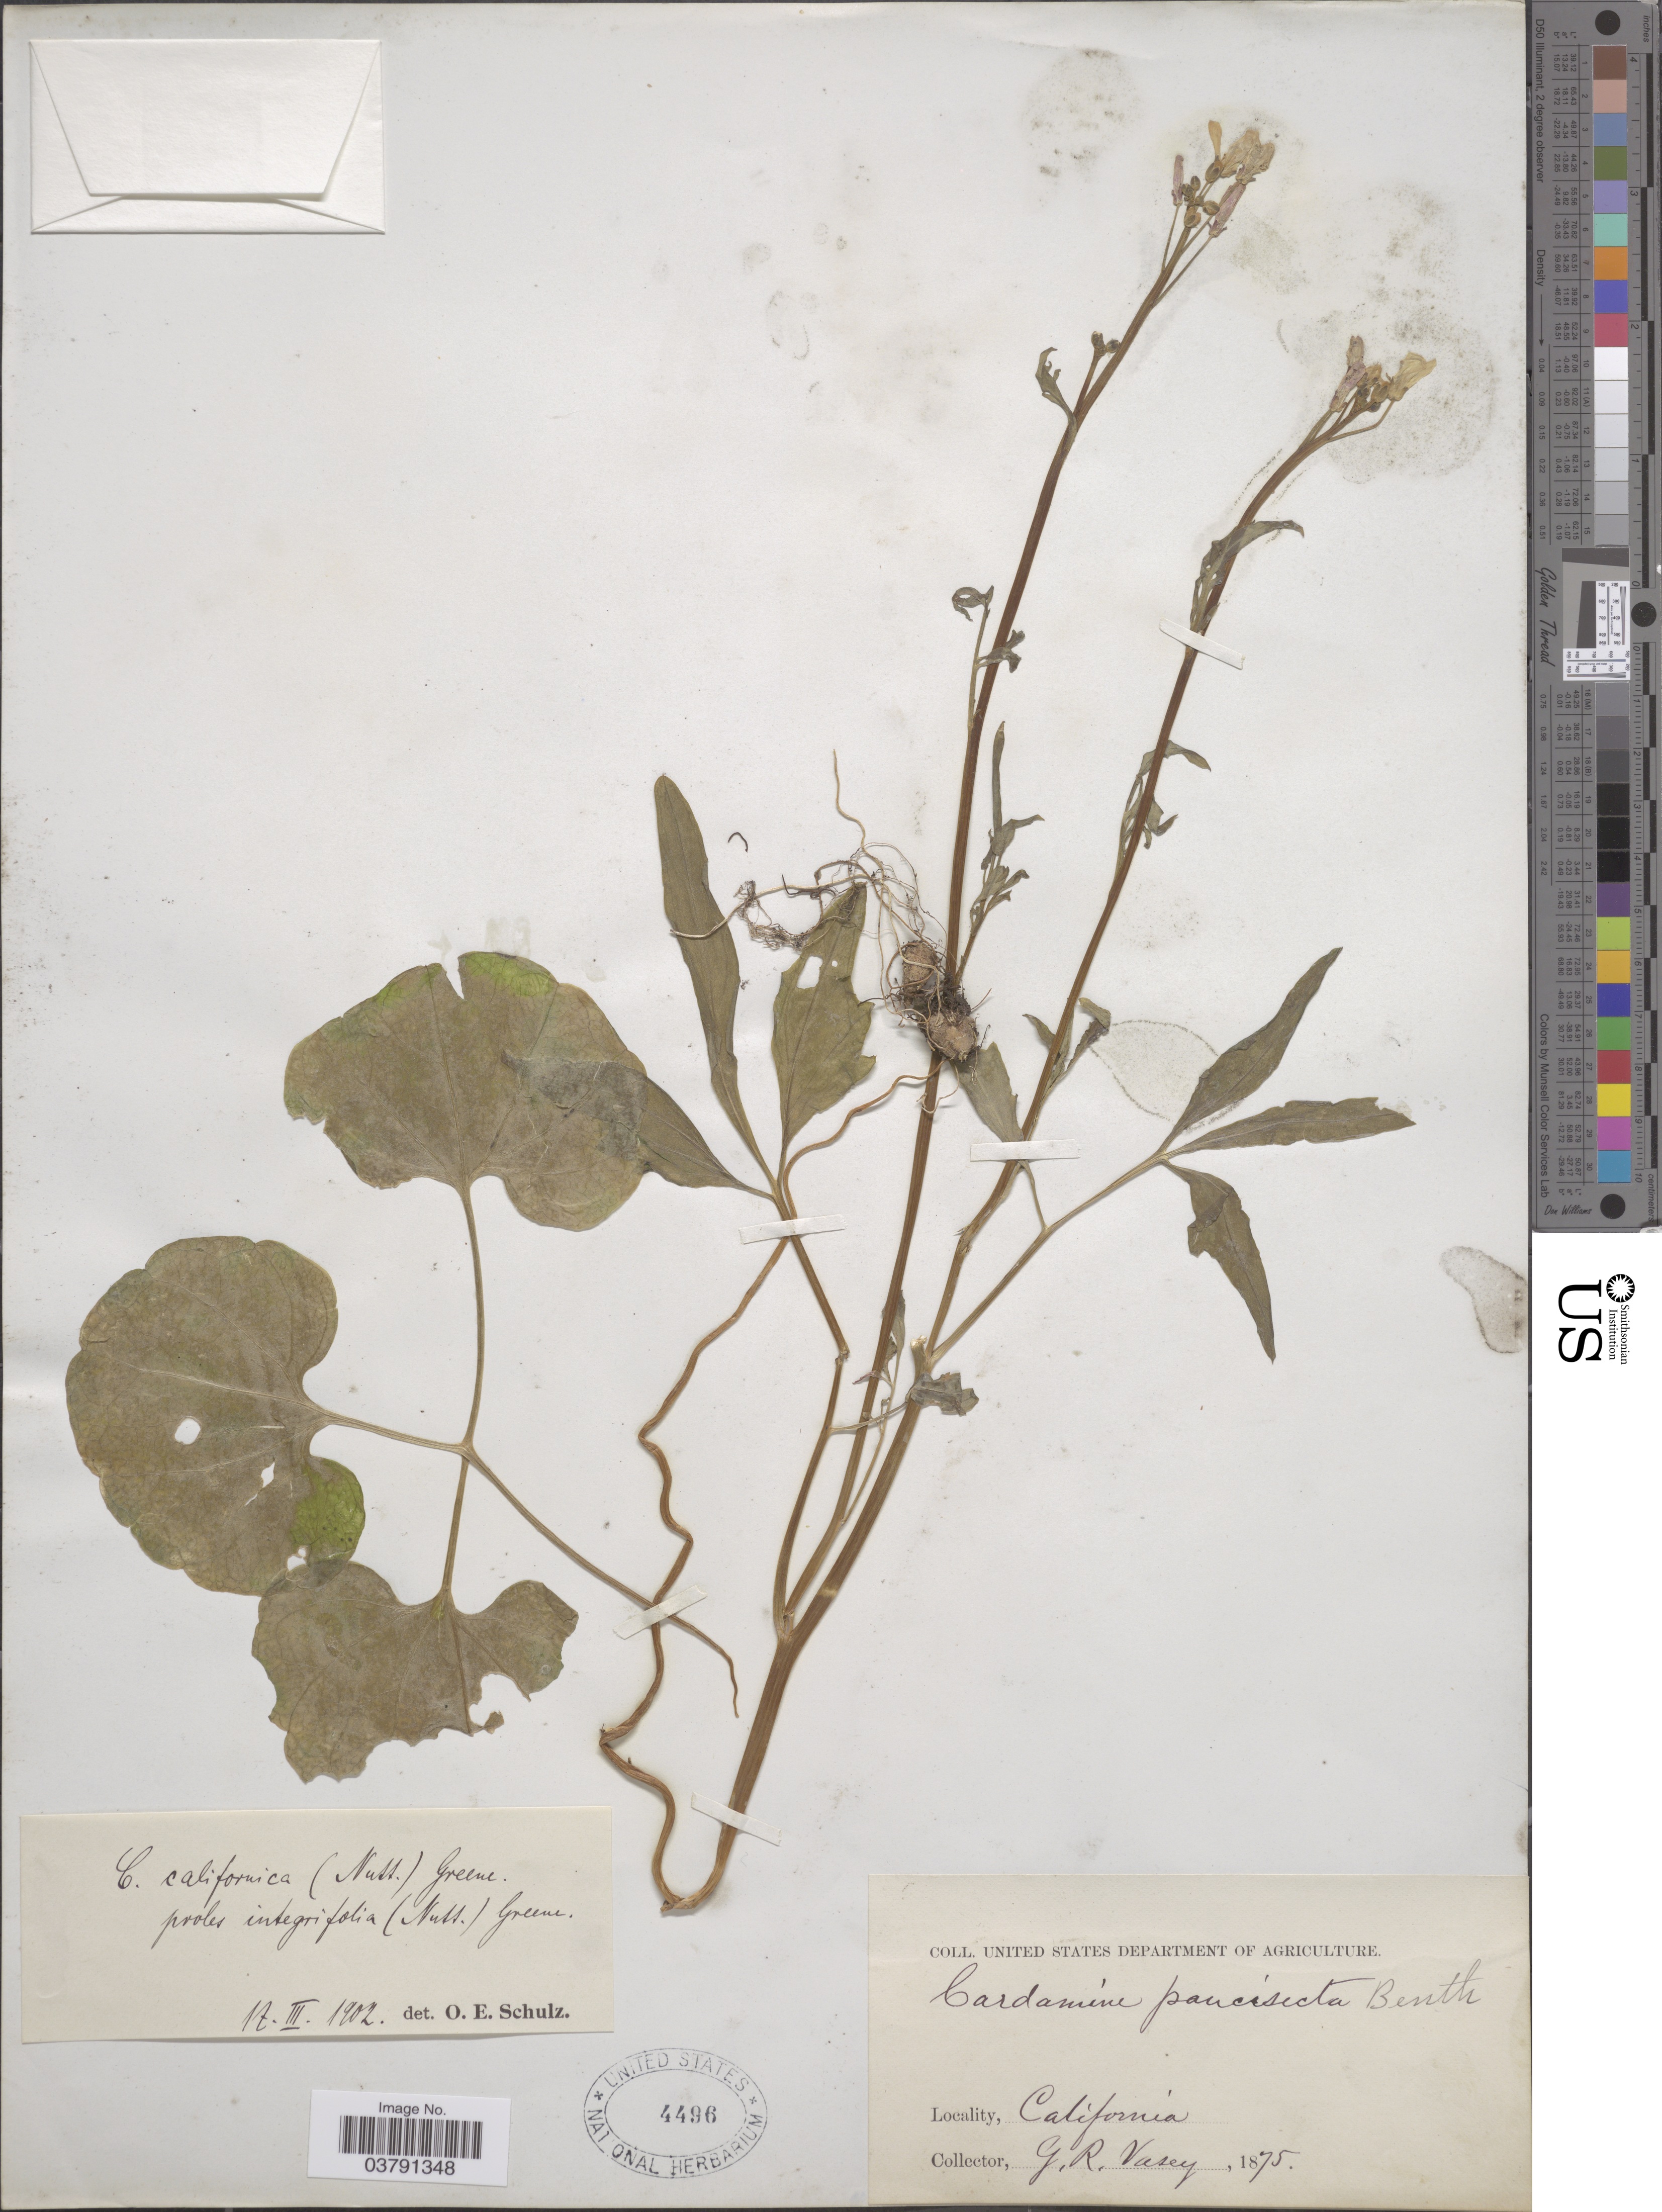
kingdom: Plantae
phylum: Tracheophyta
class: Magnoliopsida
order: Brassicales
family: Brassicaceae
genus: Dentaria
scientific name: Dentaria californica var. integrifolia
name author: (Nutt.) Detling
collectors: G. R. Vasey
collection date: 1875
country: United States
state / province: California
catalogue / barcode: US 4496